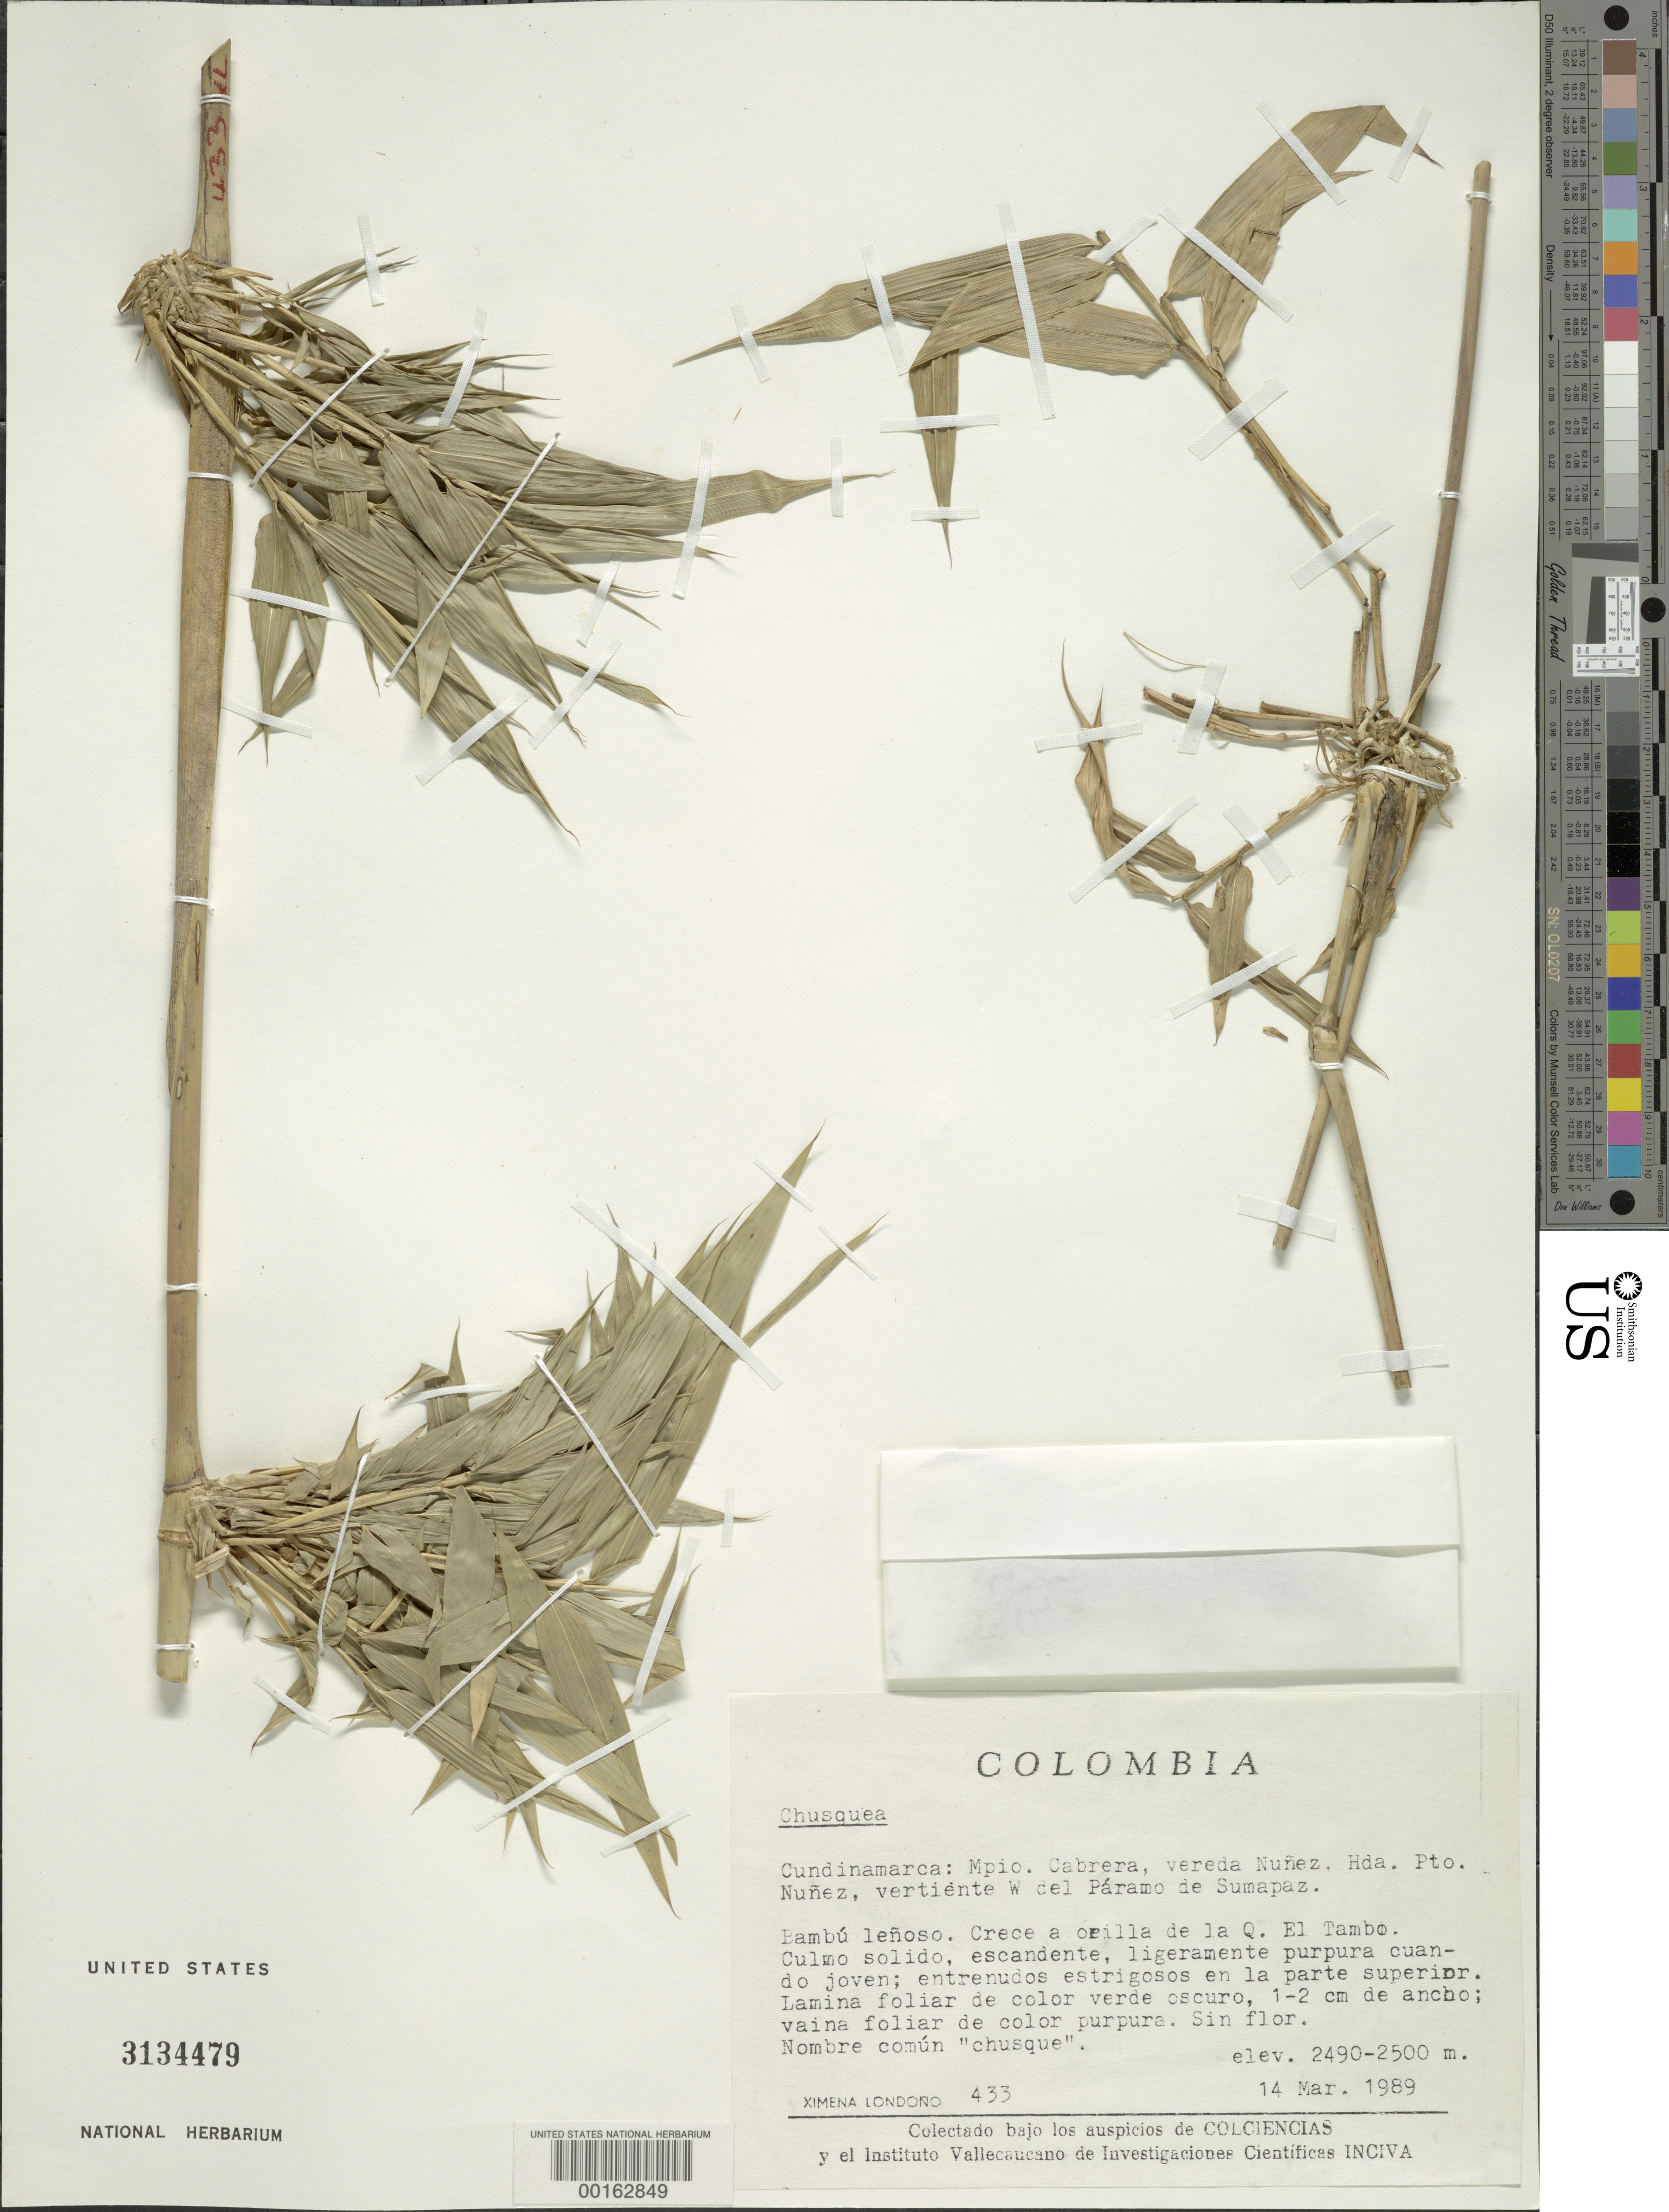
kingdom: Plantae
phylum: Tracheophyta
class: Liliopsida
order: Poales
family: Poaceae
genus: Chusquea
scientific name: Chusquea sp.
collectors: X. Londoño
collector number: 433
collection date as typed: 14 Mar 1989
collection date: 1989-03-14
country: Colombia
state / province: Cundinamarca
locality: Mun. Cabrera, Vereda Nunez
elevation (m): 2490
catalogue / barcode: US 3134479